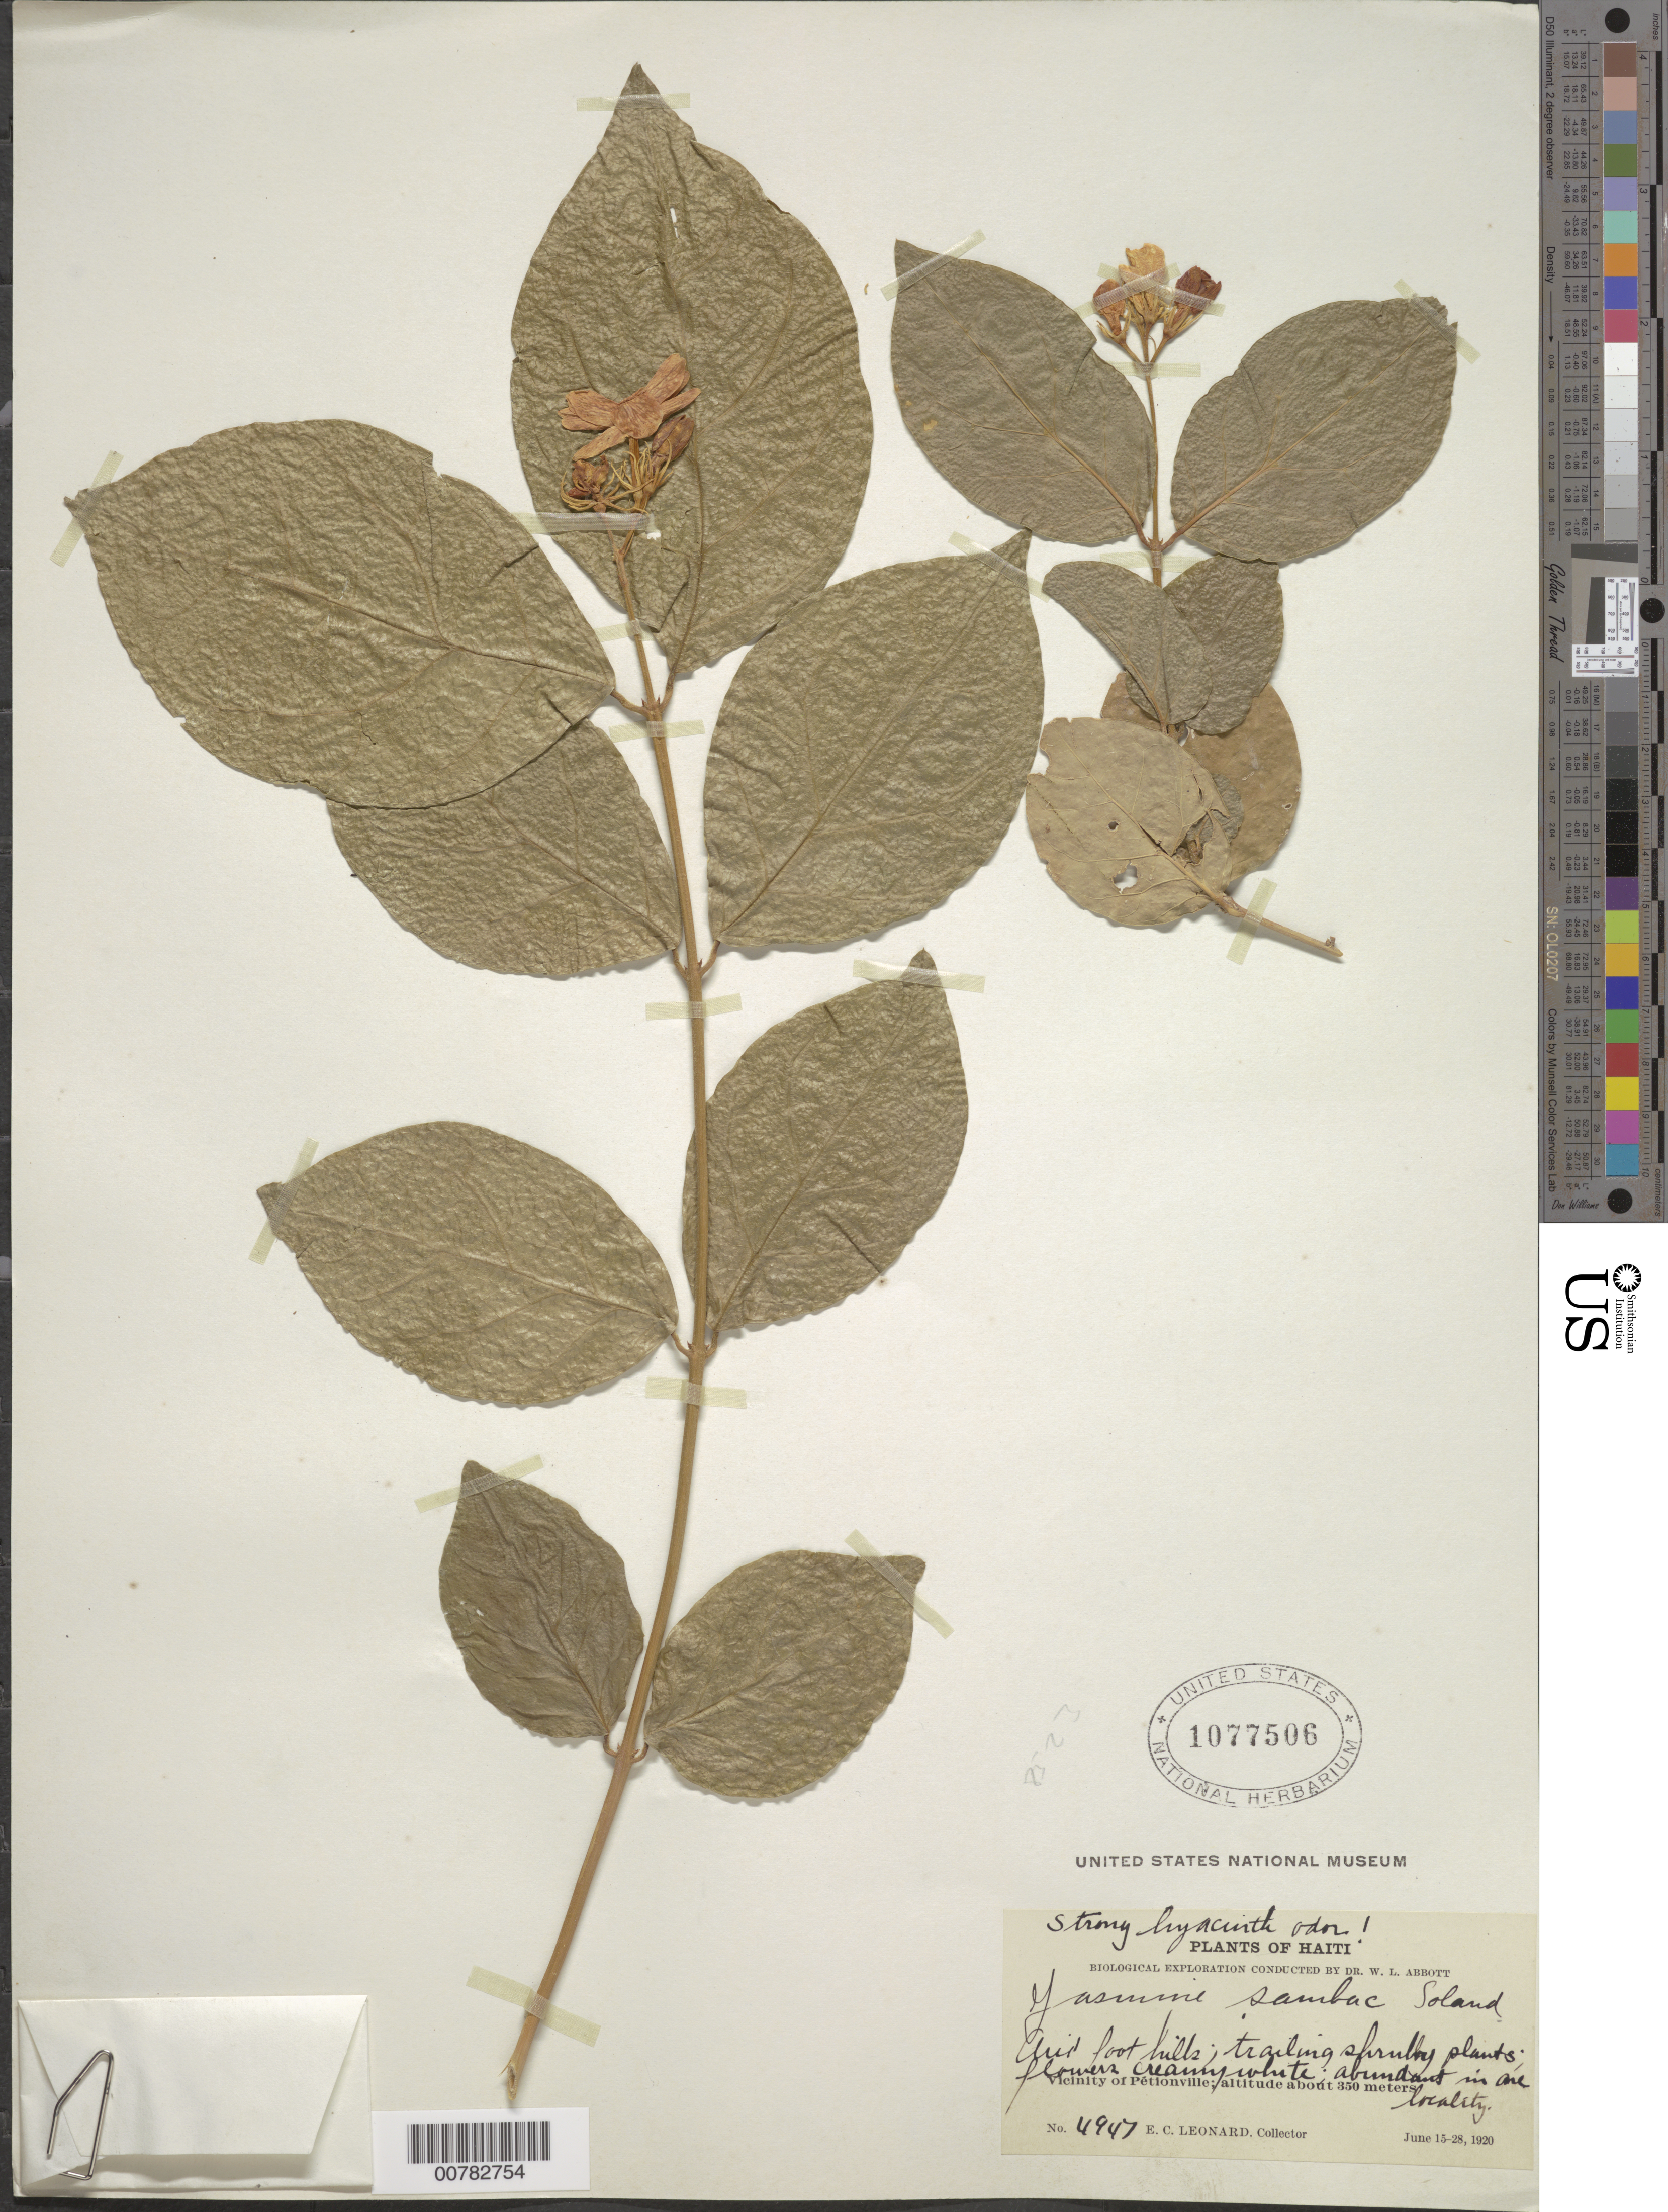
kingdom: Plantae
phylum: Tracheophyta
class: Magnoliopsida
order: Lamiales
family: Oleaceae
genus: Jasminum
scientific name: Jasminum sambac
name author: (L.) Aiton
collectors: E. C. Leonard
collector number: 4947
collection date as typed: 15 Jun 1920 28 Jun 1920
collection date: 1920-06-15/1920-06-28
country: Haiti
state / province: Ouest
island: Hispaniola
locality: Vicinity of Pétionville.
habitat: Arid foot hills.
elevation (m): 350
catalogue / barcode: US 1077506